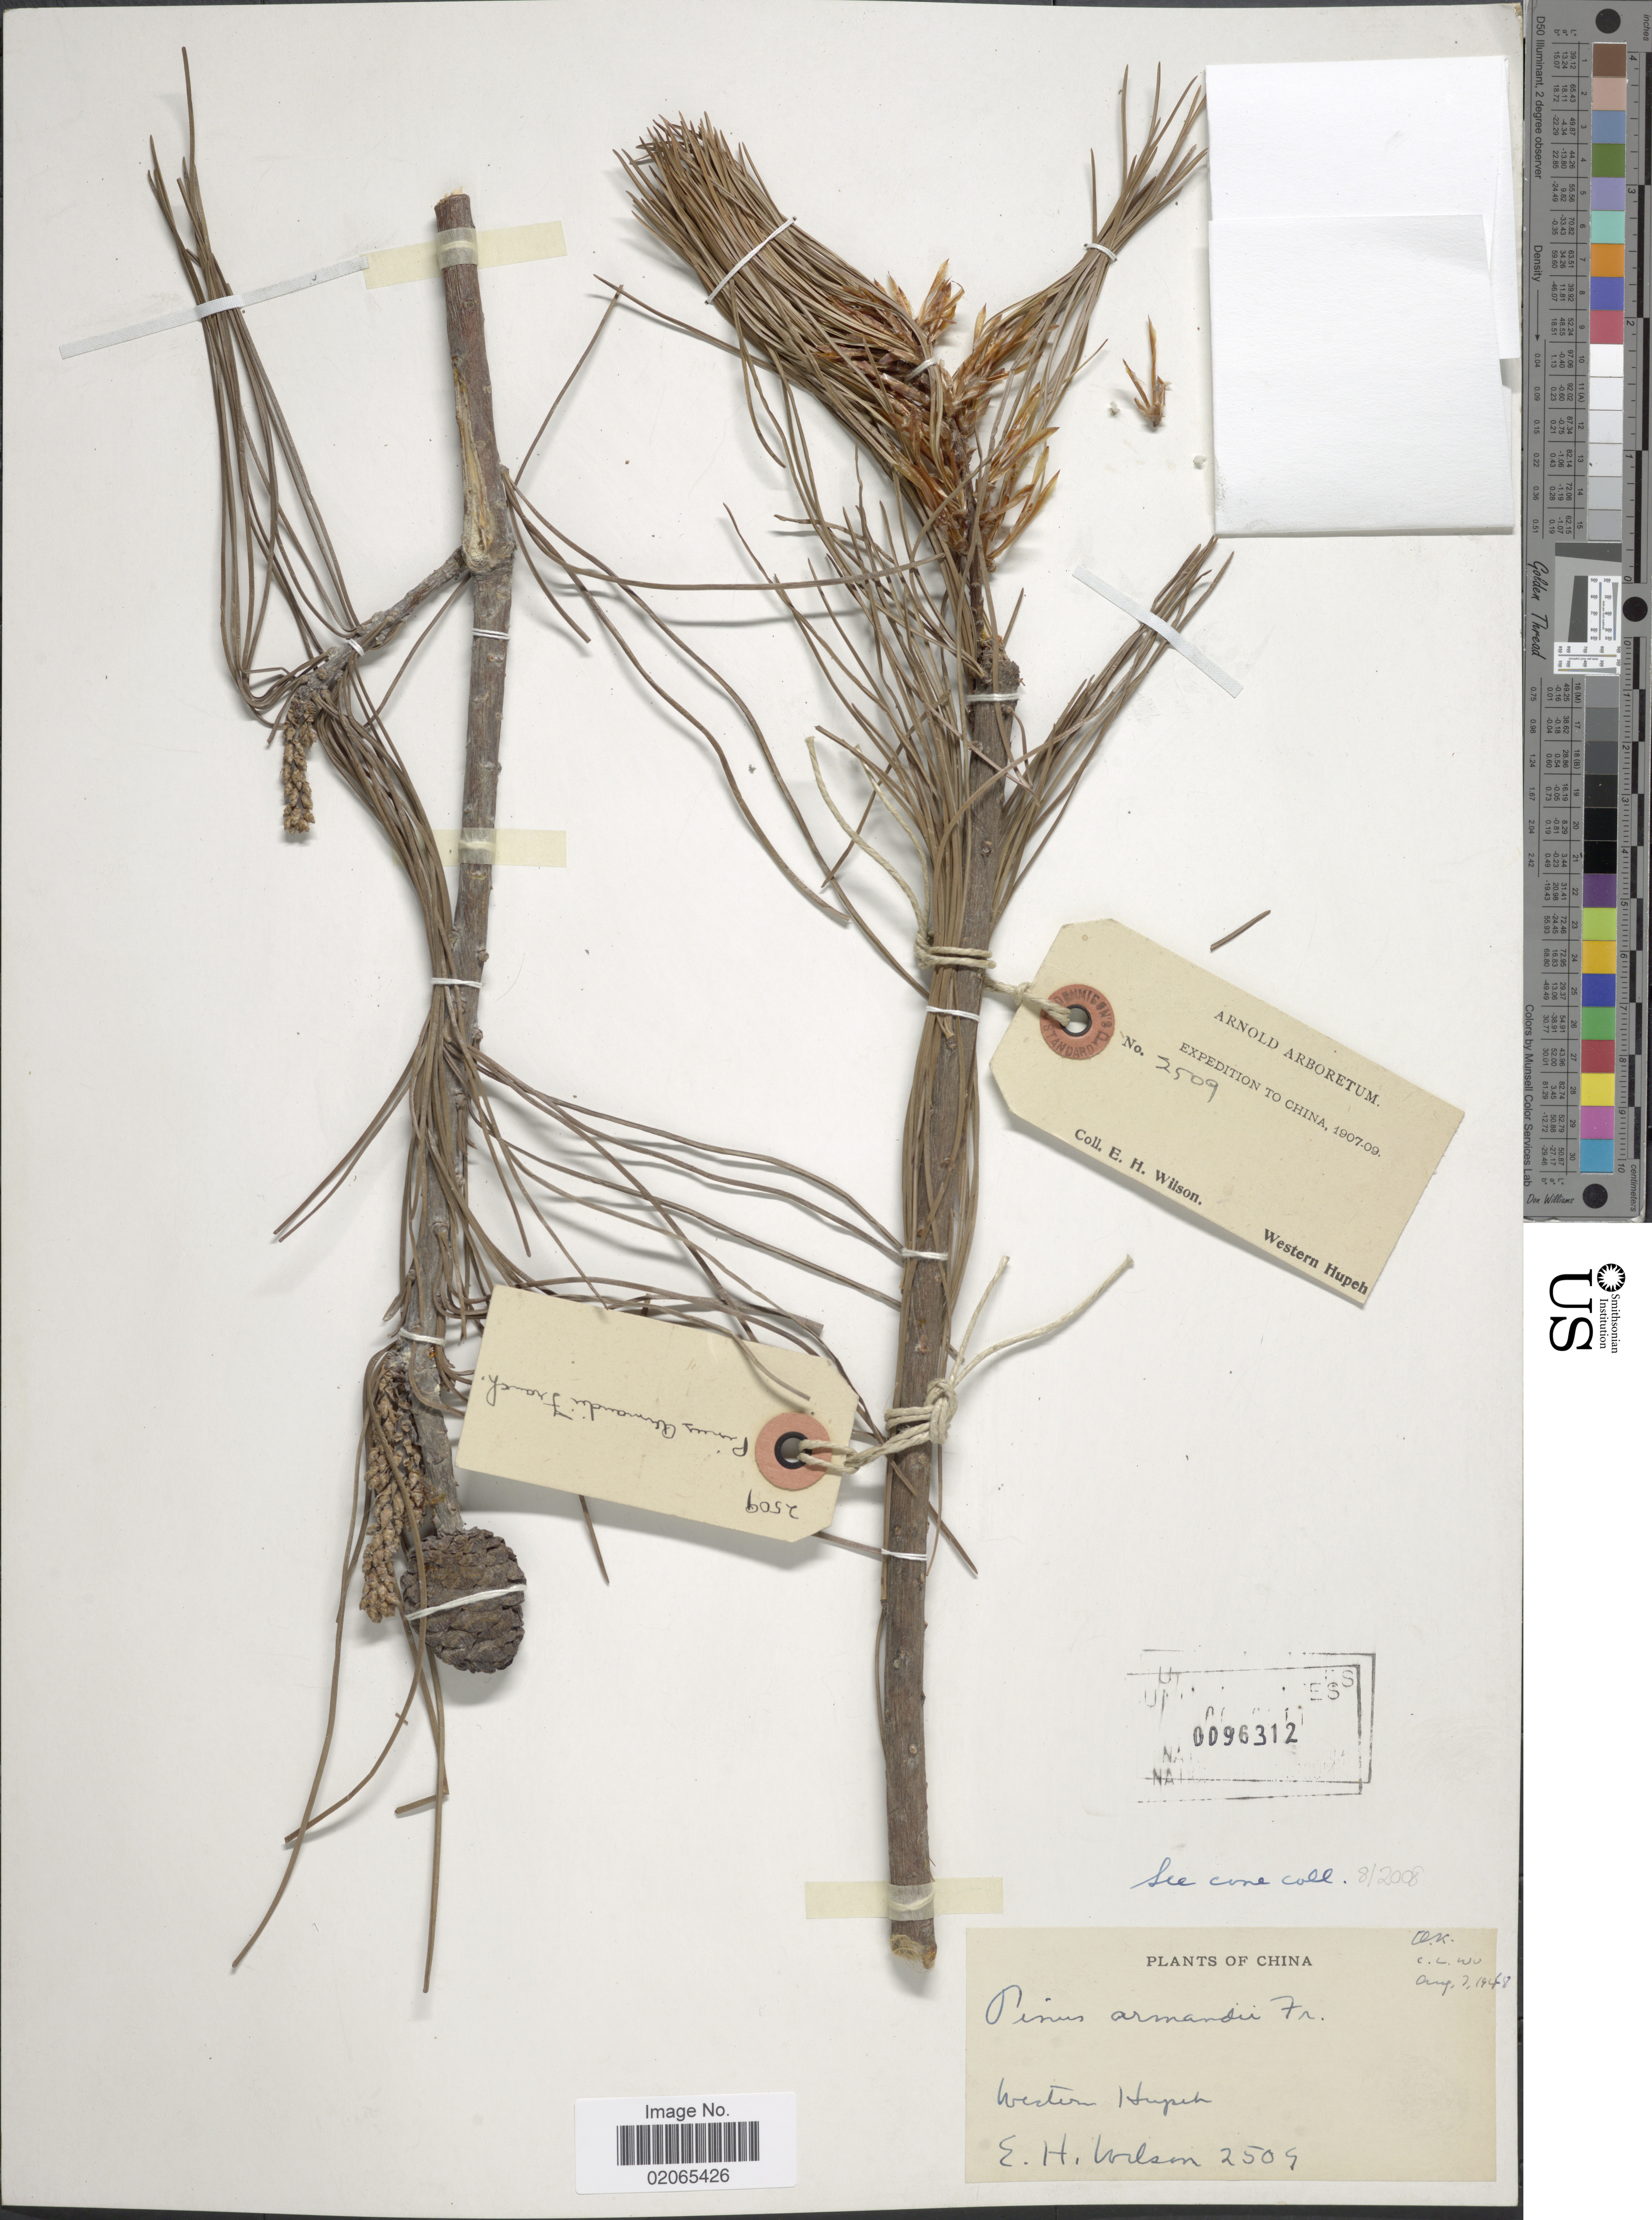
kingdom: Plantae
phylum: Tracheophyta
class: Pinopsida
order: Pinales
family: Pinaceae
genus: Pinus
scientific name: Pinus armandii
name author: Franch.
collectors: E. Wilson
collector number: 2509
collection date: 1907/1909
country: China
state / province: Hubei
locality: Western Hupeh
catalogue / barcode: US 96312